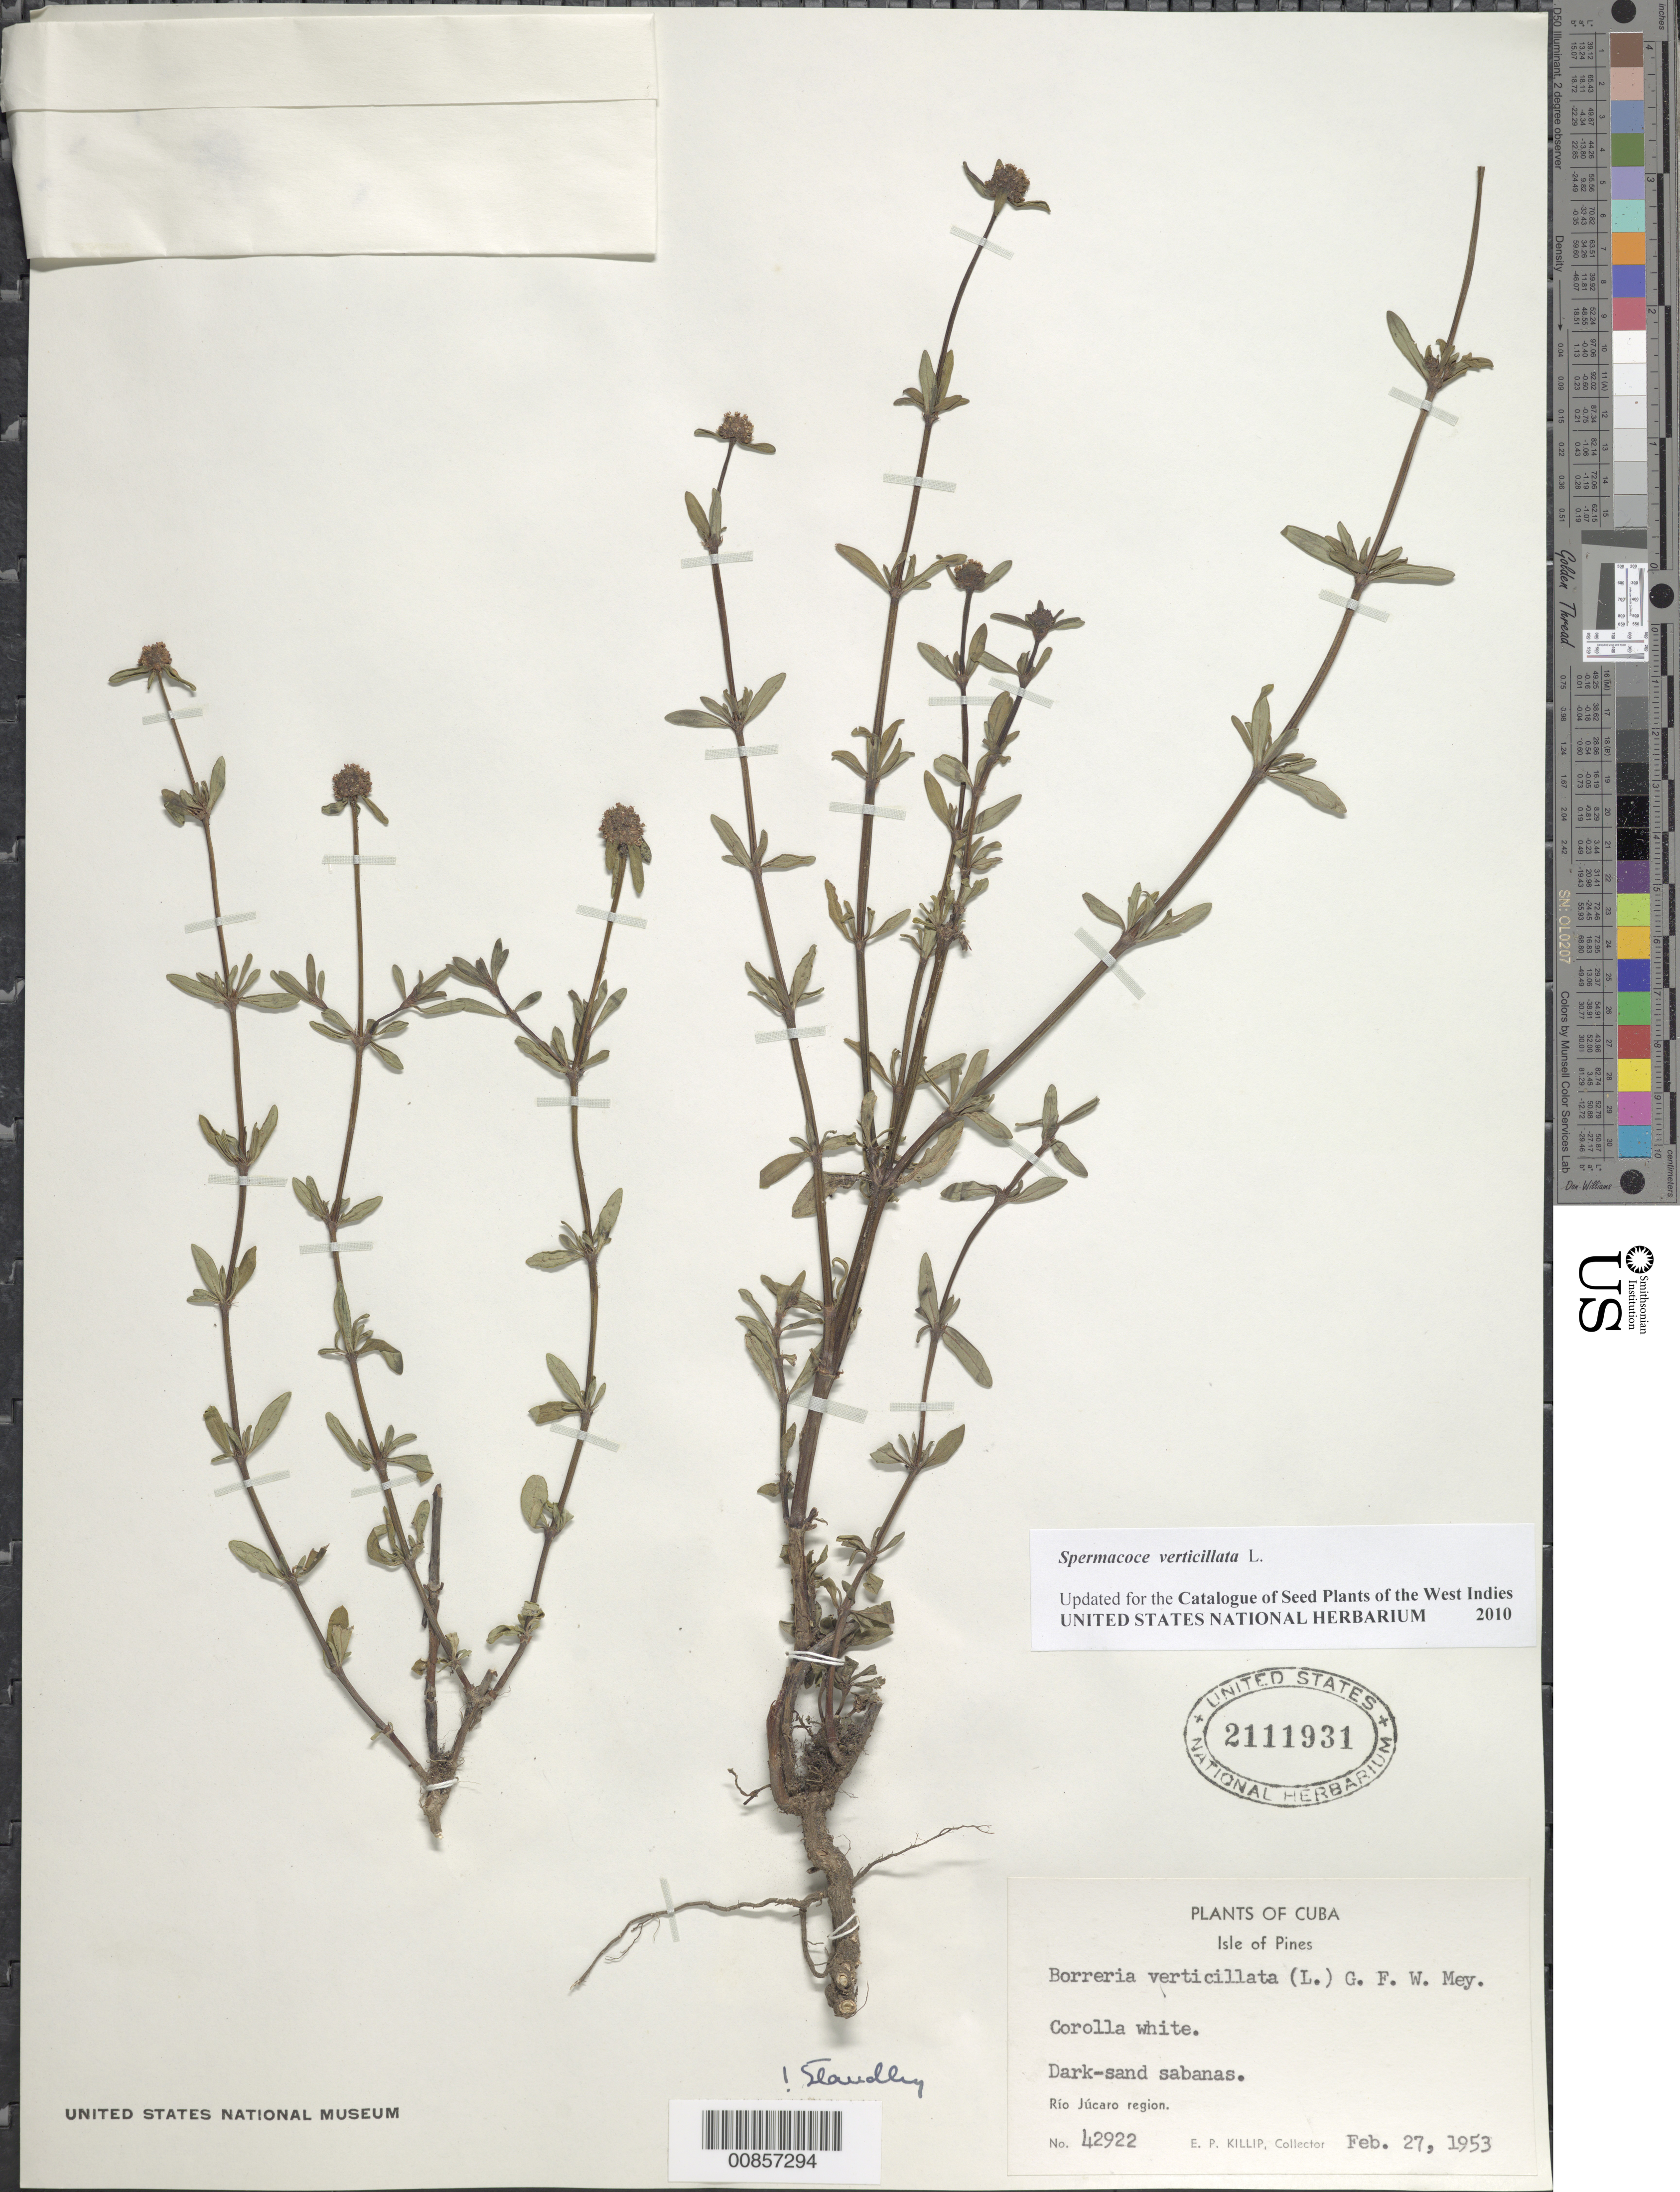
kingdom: Plantae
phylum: Tracheophyta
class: Magnoliopsida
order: Gentianales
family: Rubiaceae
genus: Spermacoce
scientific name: Spermacoce verticillata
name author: L.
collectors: E. P. Killip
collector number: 42922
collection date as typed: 27 Feb 1953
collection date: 1953-02-27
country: Cuba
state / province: Isla de La Juventud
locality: Rio Jucaro region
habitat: Dark-sand sabanas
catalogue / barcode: US 2111931